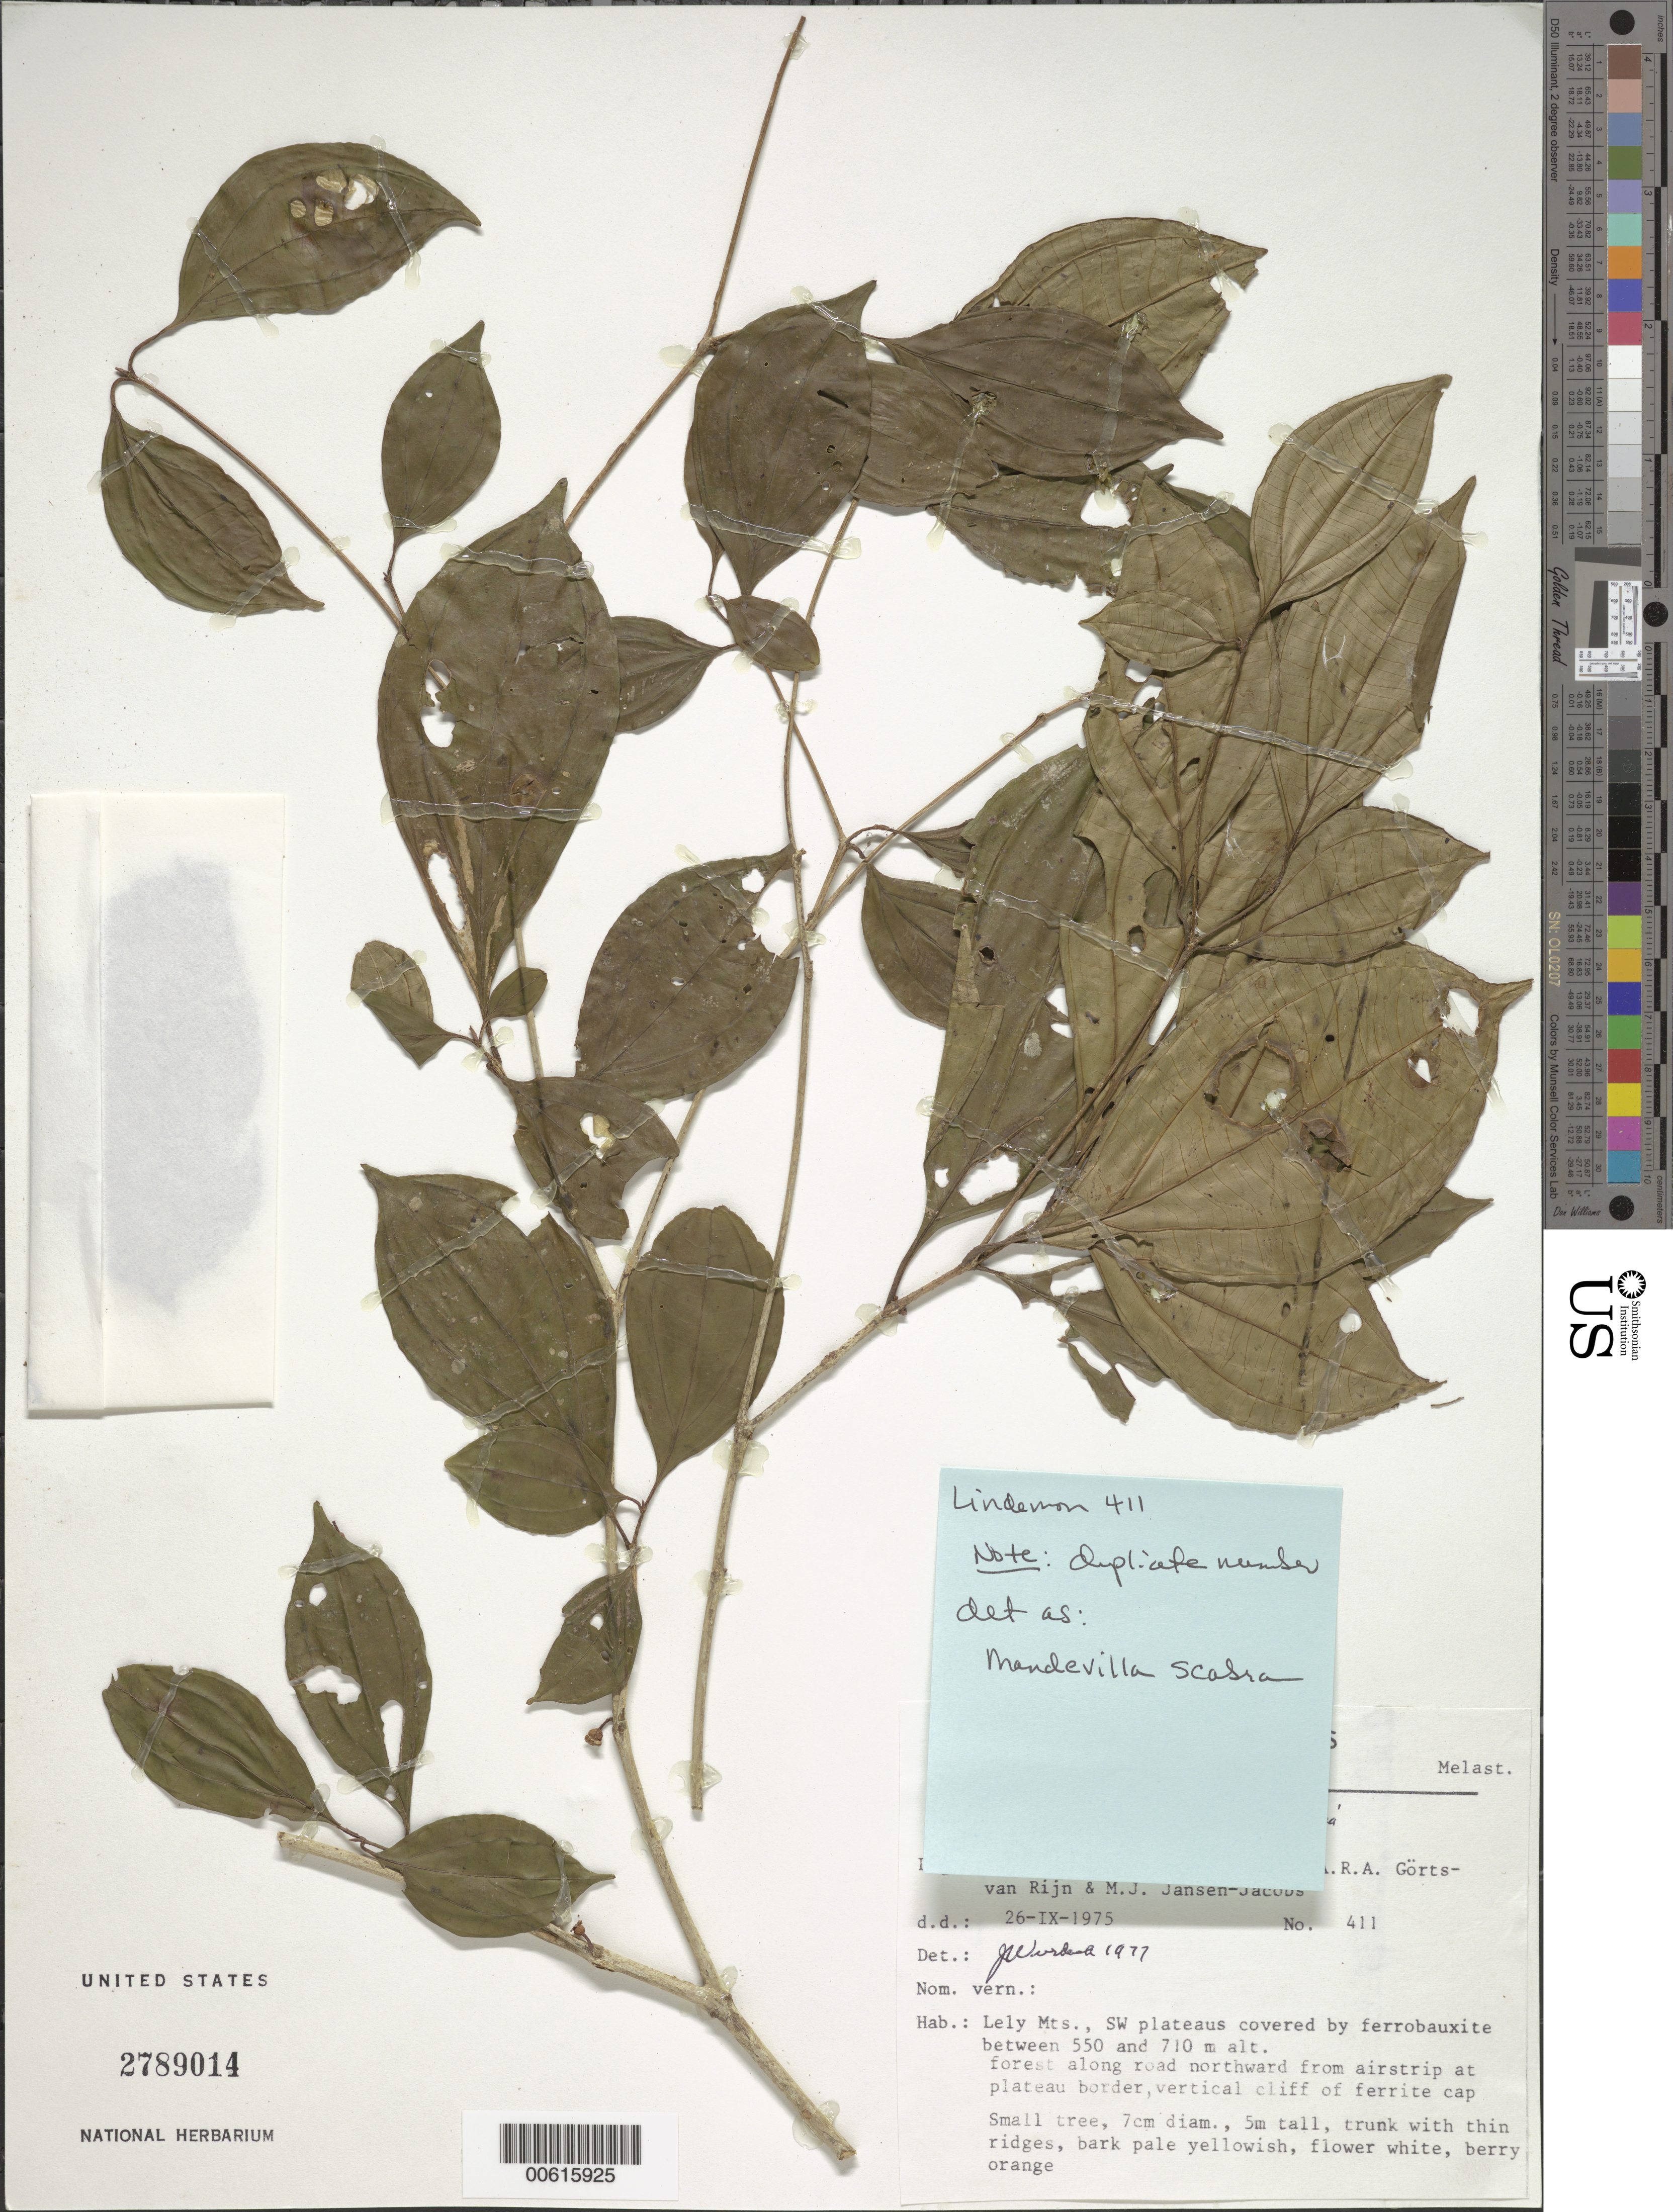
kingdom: Plantae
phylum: Tracheophyta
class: Magnoliopsida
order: Myrtales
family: Melastomataceae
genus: Henriettea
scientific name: Henriettea flavescens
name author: (Aubl.) Baill.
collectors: J. C. Lindeman, A. Stoffers, A. .R. A. Görts-van Rijn & M. J. Jansen-Jacobs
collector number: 75 411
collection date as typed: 26-Sep-75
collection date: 1975-09-26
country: Suriname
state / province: Marowijne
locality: Lely Mts., SW plateaus, along road N from airstrip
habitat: Forest along road, vertical cliff of ferrite cap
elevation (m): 550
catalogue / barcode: US 2789014